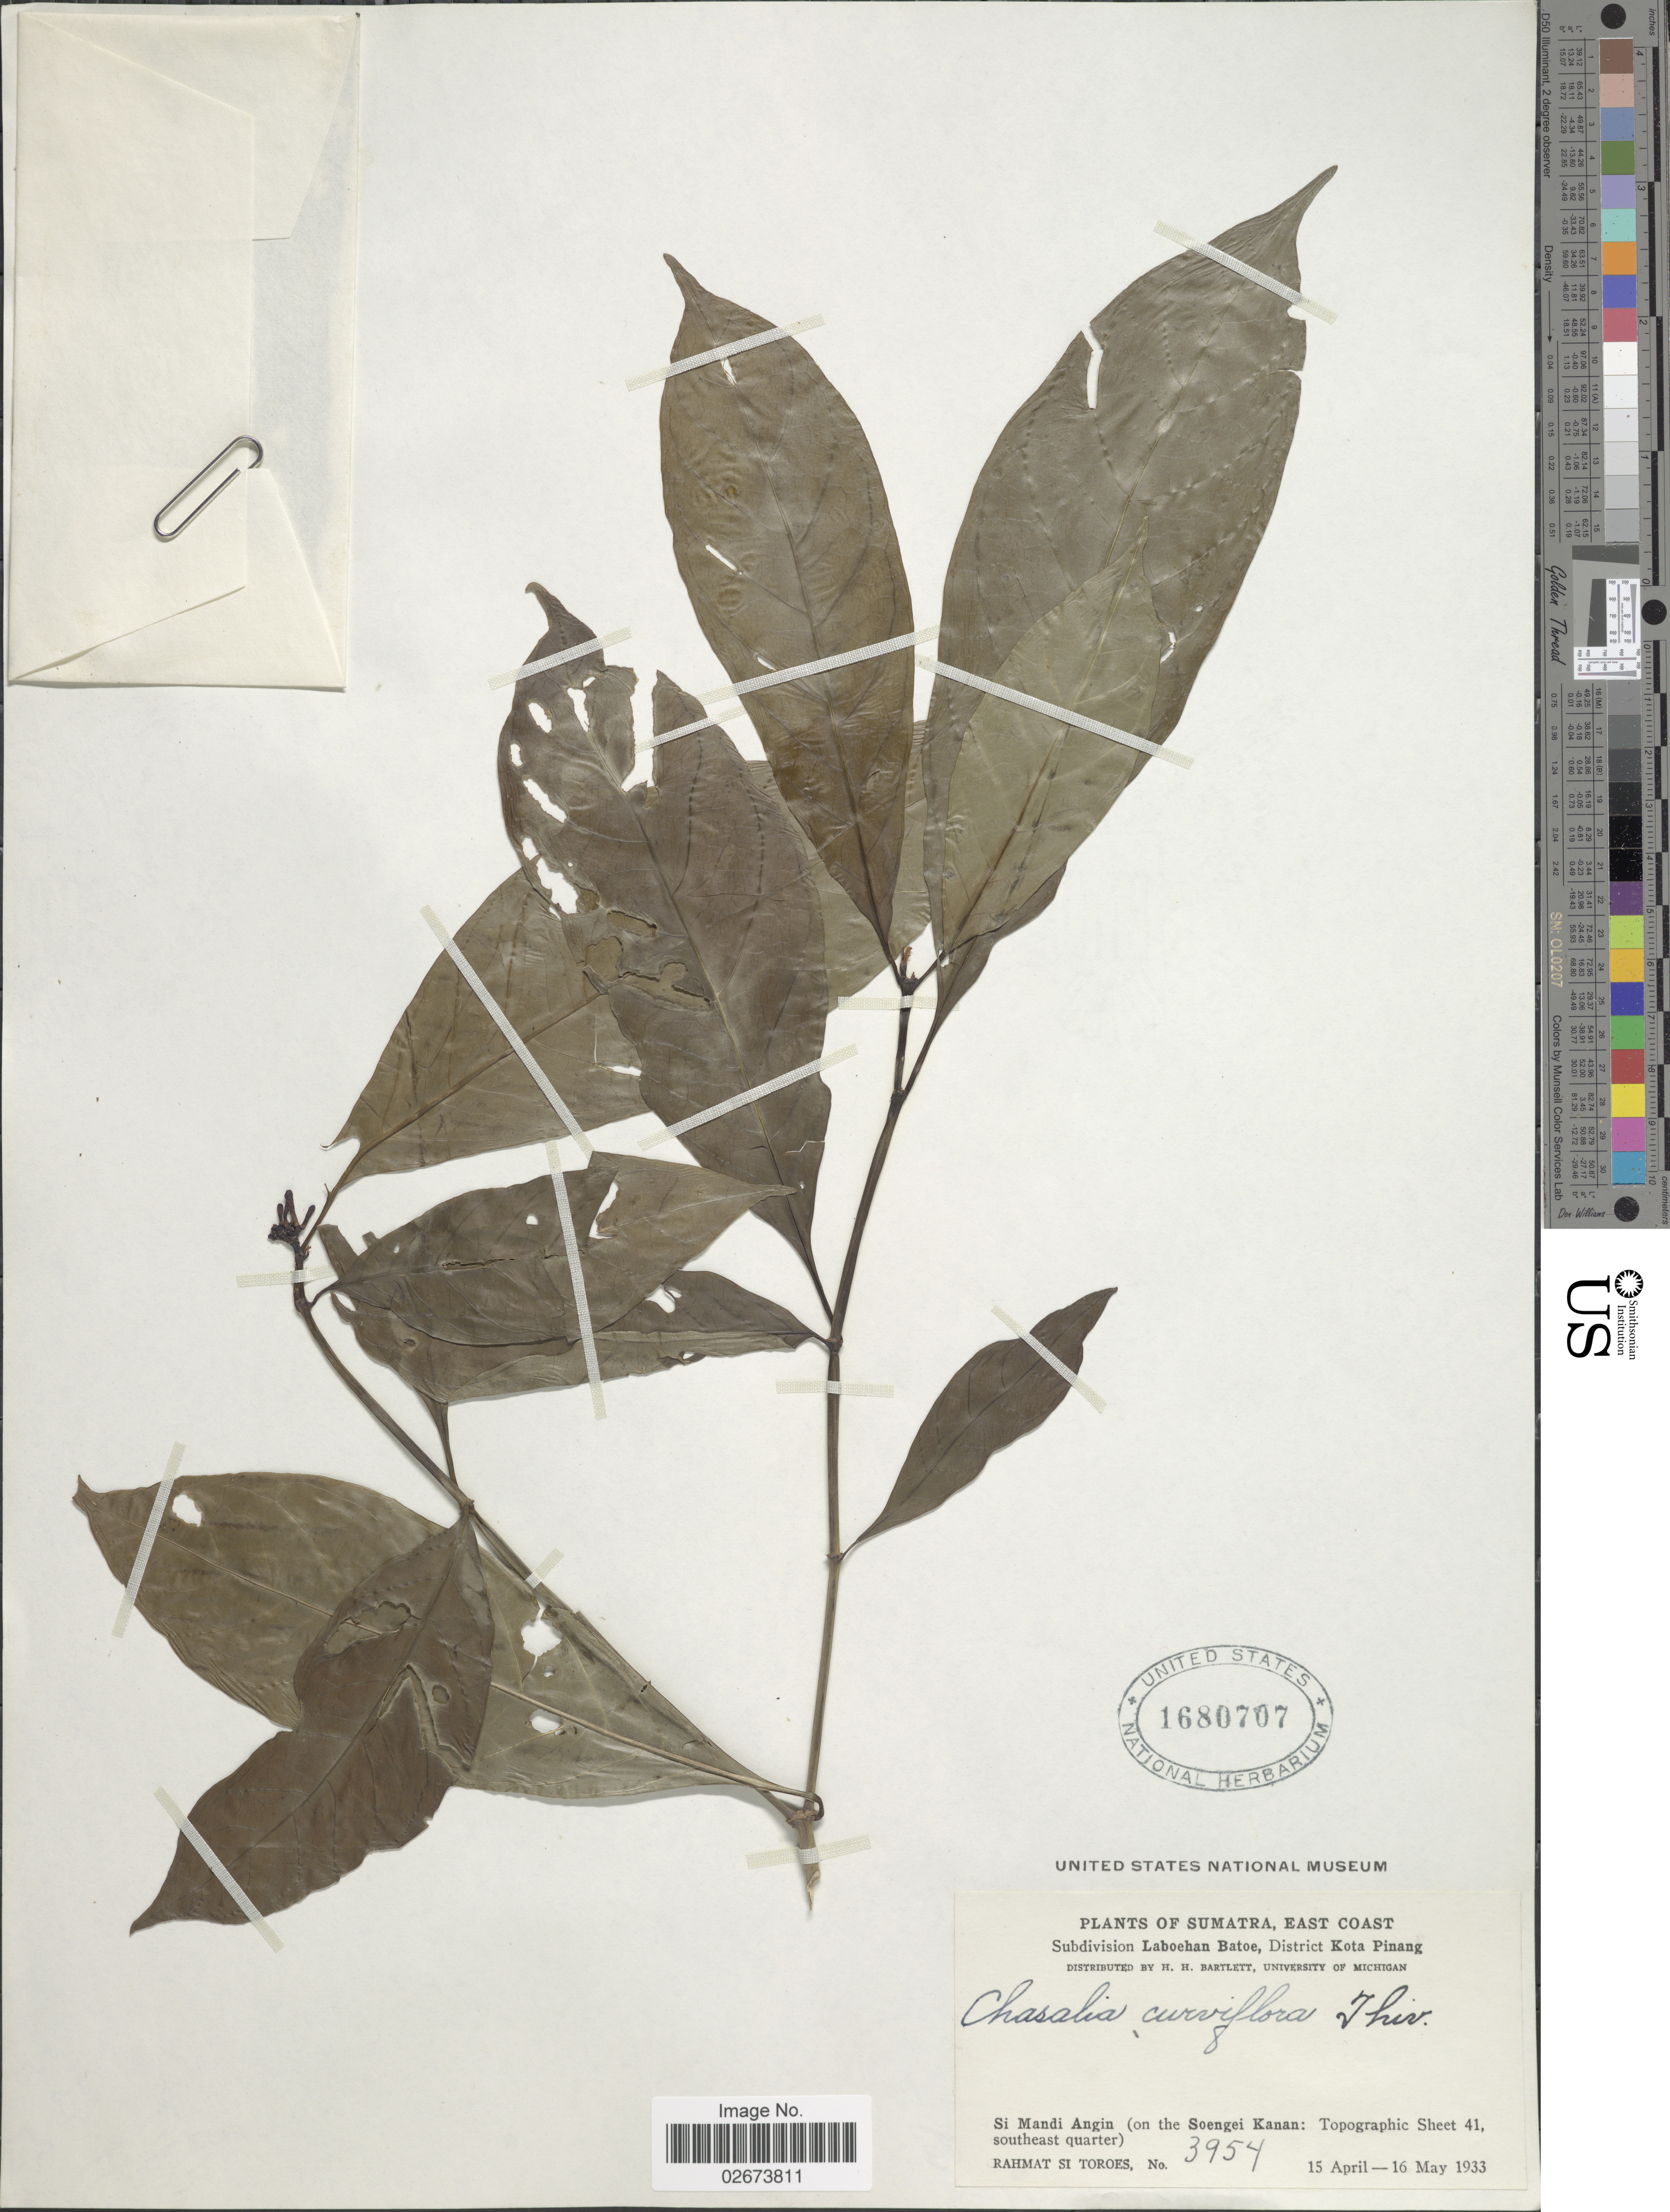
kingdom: Plantae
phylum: Tracheophyta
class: Magnoliopsida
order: Gentianales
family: Rubiaceae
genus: Chassalia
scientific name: Chassalia curviflora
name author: (Wall.) Thwaites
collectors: Rahmat Si Boeea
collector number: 3954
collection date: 1933-04-15/1933-05-16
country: Indonesia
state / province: Sumatra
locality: East Coast, Subdivision Laboehan Batoe, District Kota Pinang, Si Mandi Angin (on the Soengei Kanan: Topographic Sheet 41, southeast quarter).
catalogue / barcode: US 1680707